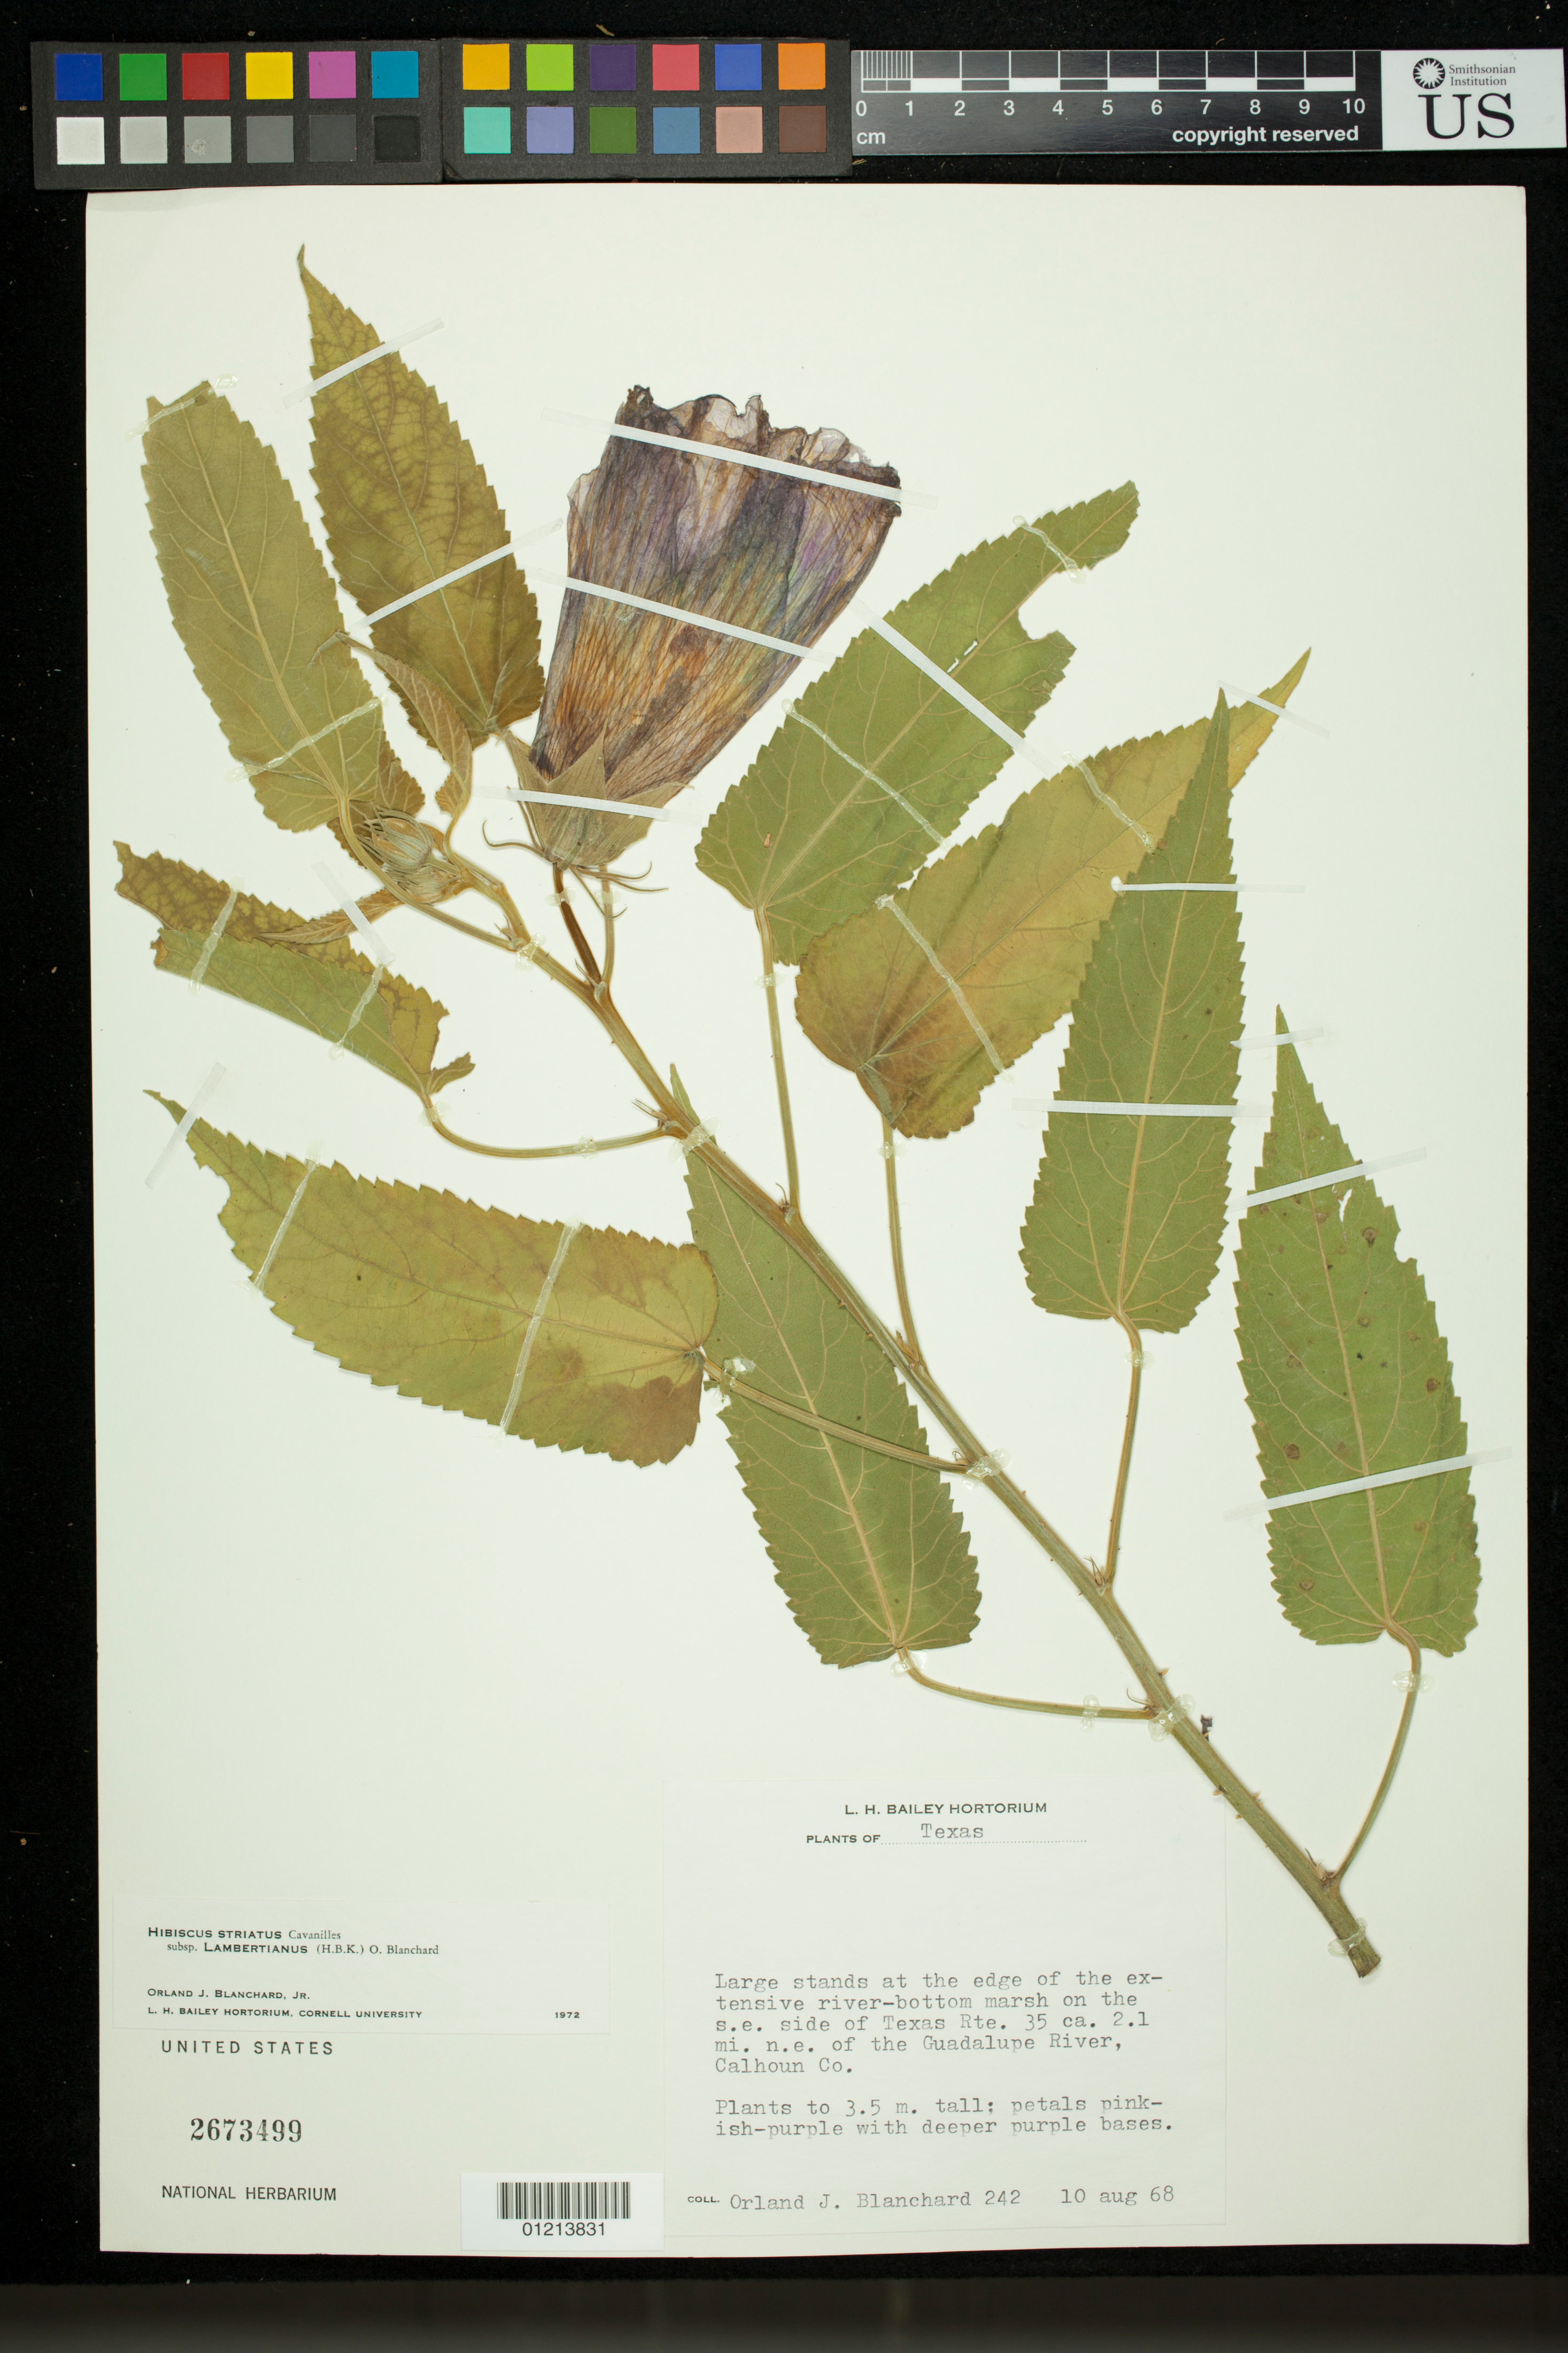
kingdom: Plantae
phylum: Tracheophyta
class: Magnoliopsida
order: Malvales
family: Malvaceae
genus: Hibiscus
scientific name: Hibiscus striatus subsp. lambertianus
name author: (Kunth) O.J. Blanch. ex Proctor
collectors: O. J. Blanchard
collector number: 242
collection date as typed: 10 Oct 1968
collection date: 1968-10-10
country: United States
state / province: Texas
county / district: Calhoun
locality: Edge of the extensive river-bottom marsh on the s.e. side of Texas Rte. 35 ca. 2.1 mi. n.e. of the Guadalupe River, Calhoun Co.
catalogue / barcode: US 2673499